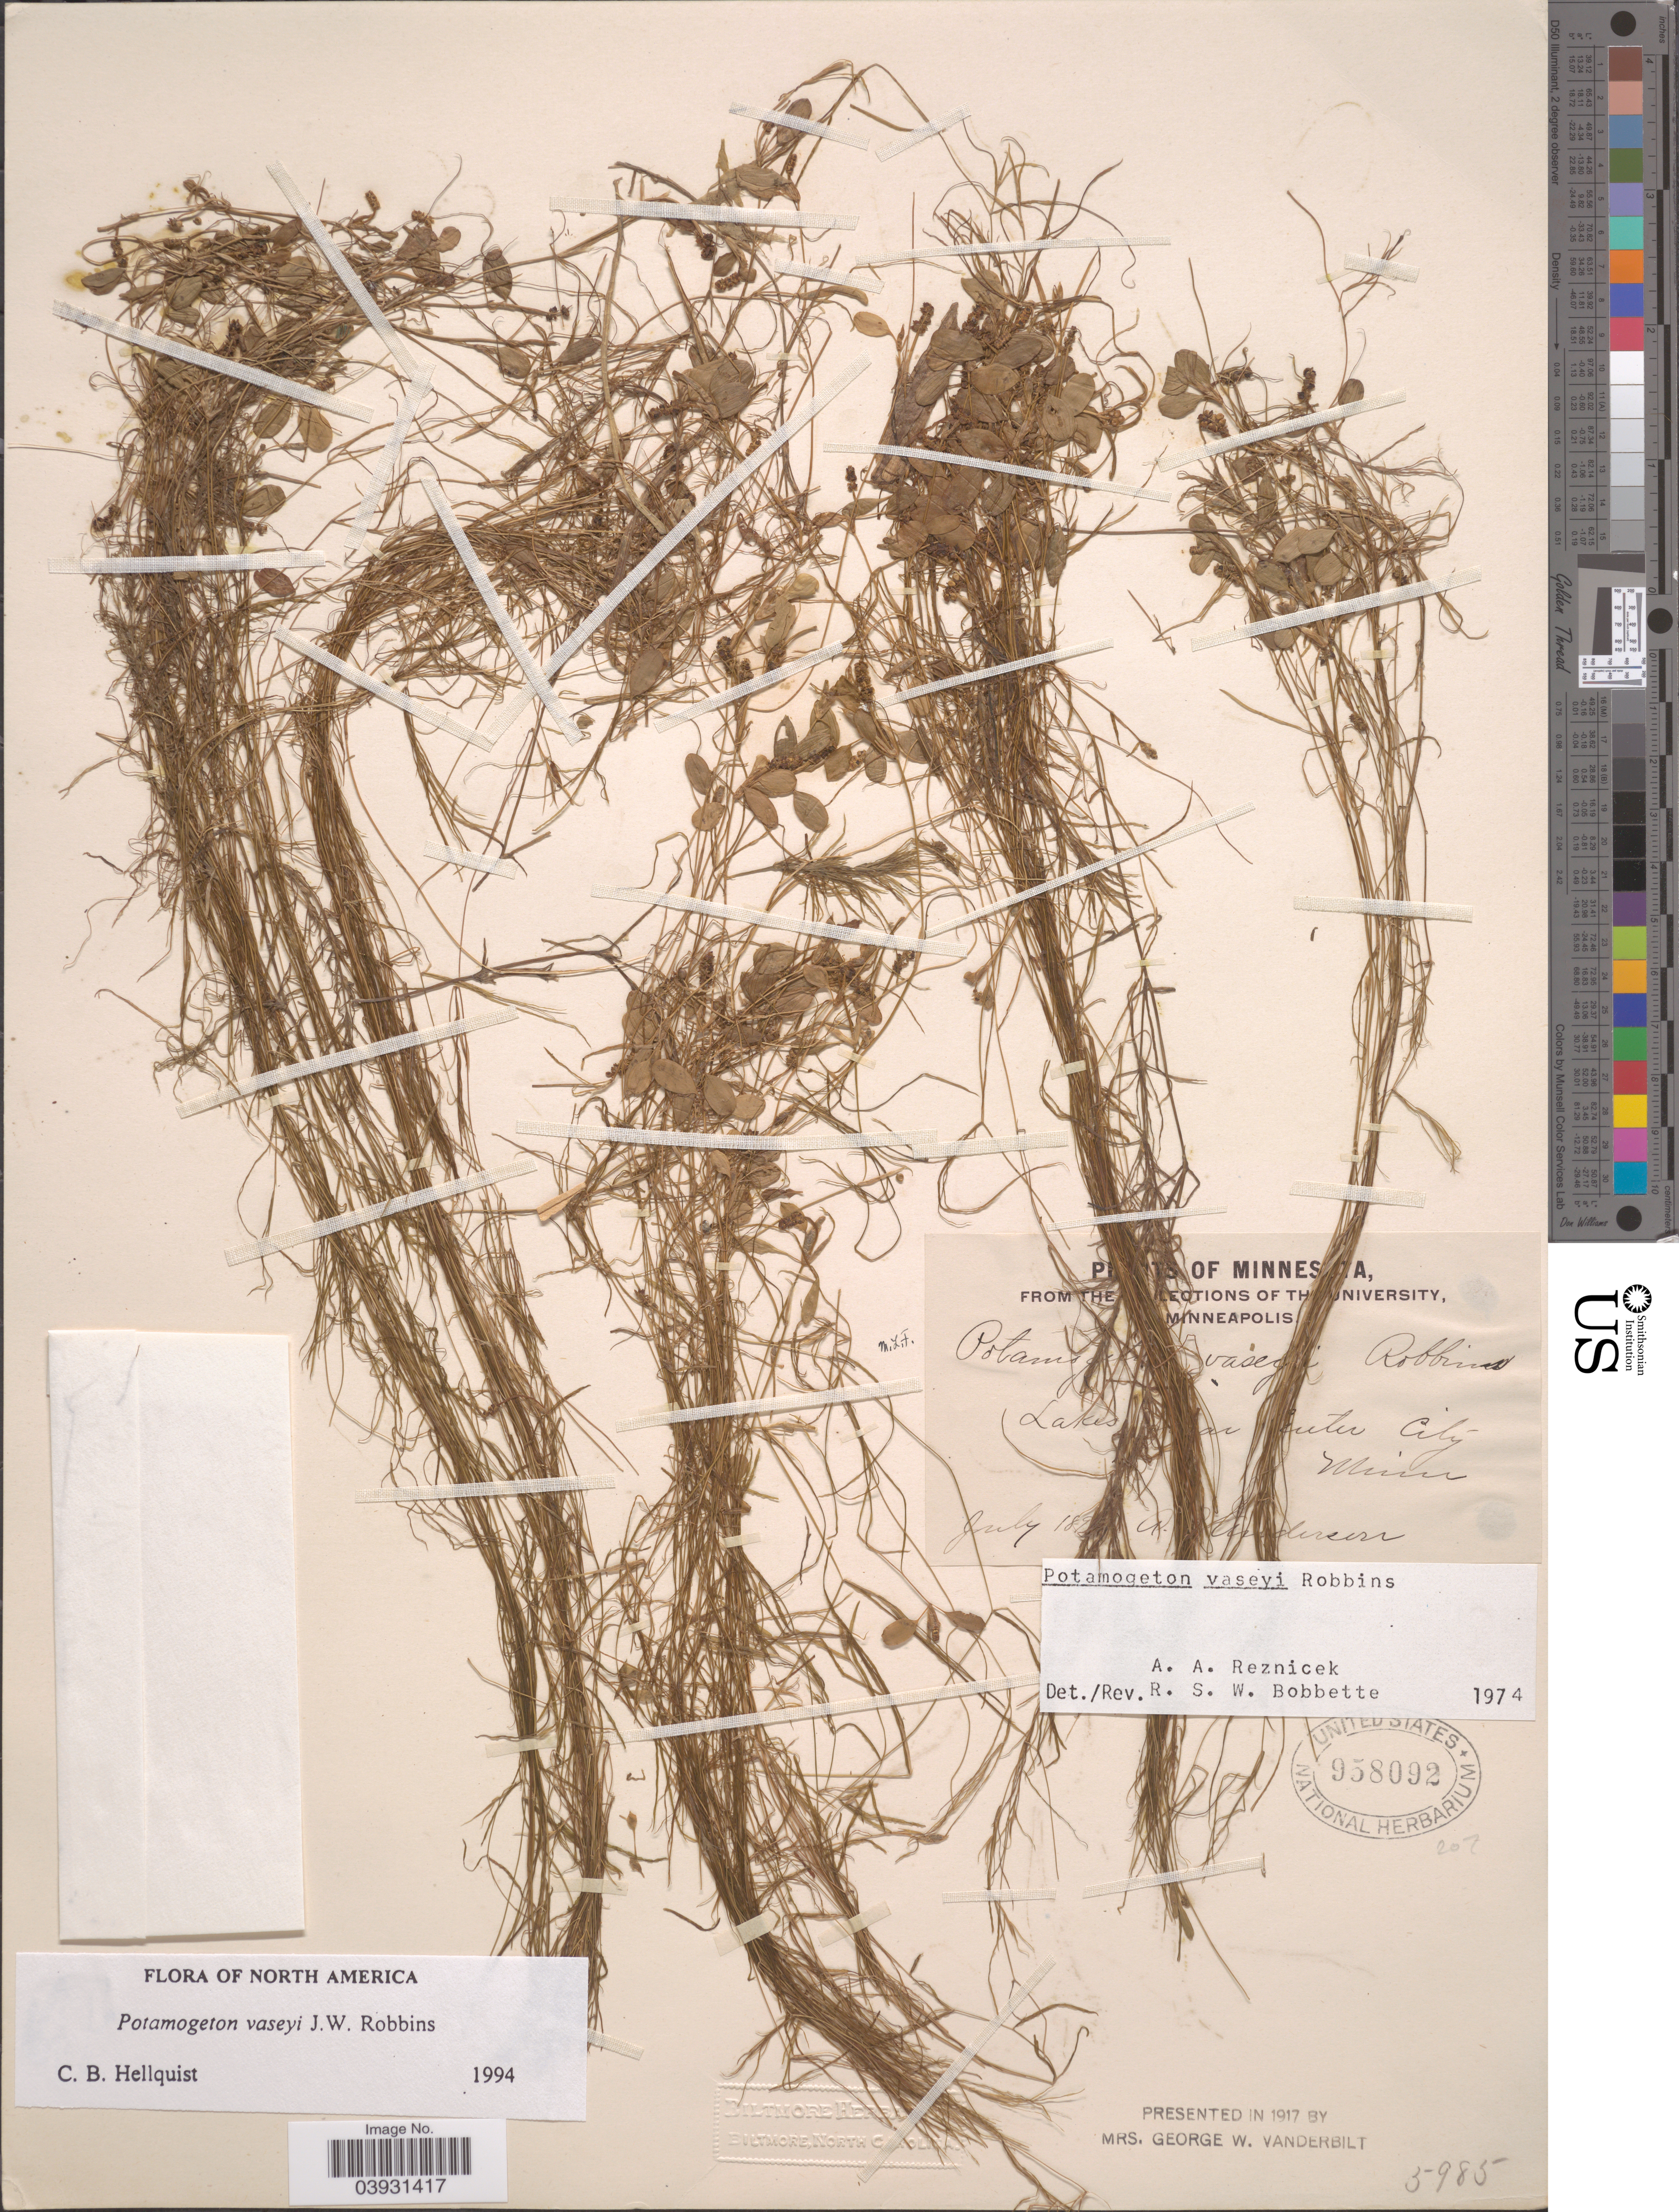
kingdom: Plantae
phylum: Tracheophyta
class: Liliopsida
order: Alismatales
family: Potamogetonaceae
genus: Potamogeton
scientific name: Potamogeton vaseyi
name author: J.W. Robbins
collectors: A. P. Anderson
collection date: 1892-07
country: United States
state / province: Minnesota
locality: Lakes [illegible text] Center City.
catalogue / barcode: US 958092